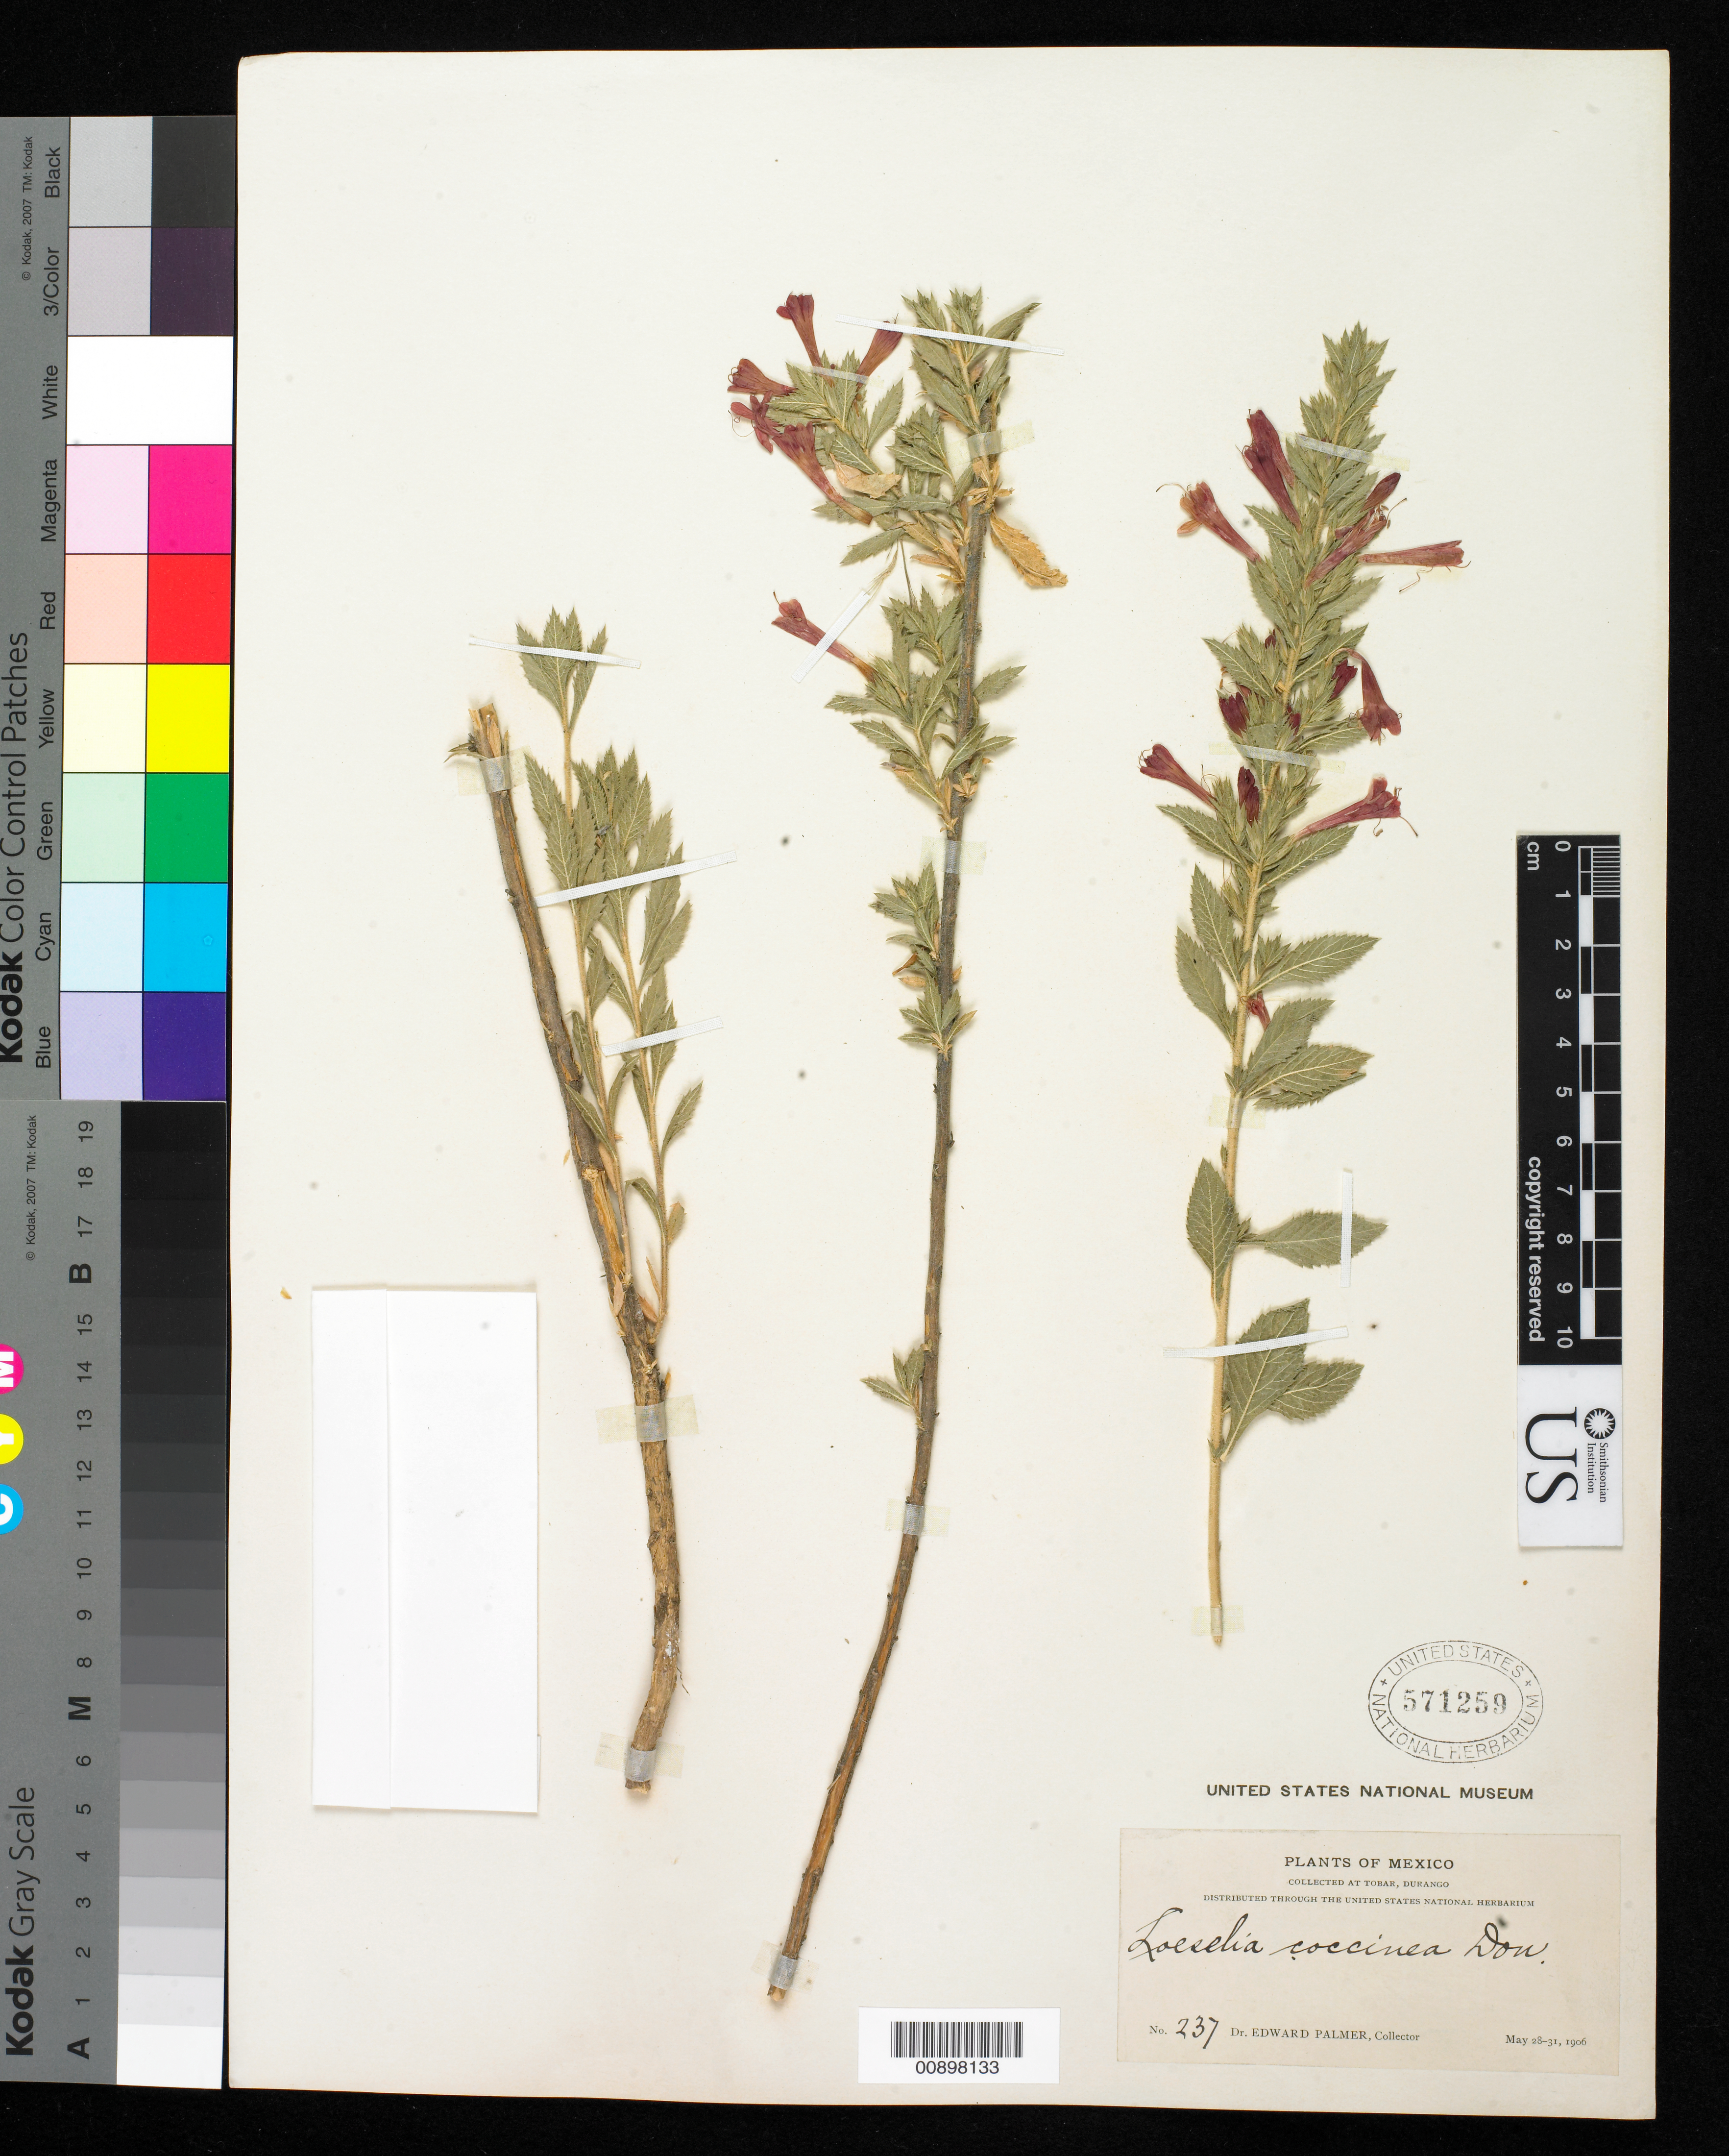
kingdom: Plantae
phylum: Tracheophyta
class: Magnoliopsida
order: Ericales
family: Polemoniaceae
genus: Loeselia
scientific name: Loeselia coccinea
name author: (Cav.) G. Don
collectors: E. Palmer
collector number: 237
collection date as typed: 28 May 1906 to 31 May 1906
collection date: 1906-05-28/1906-05-31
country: Mexico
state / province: Durango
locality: Tobar, Durango.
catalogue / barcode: US 571259